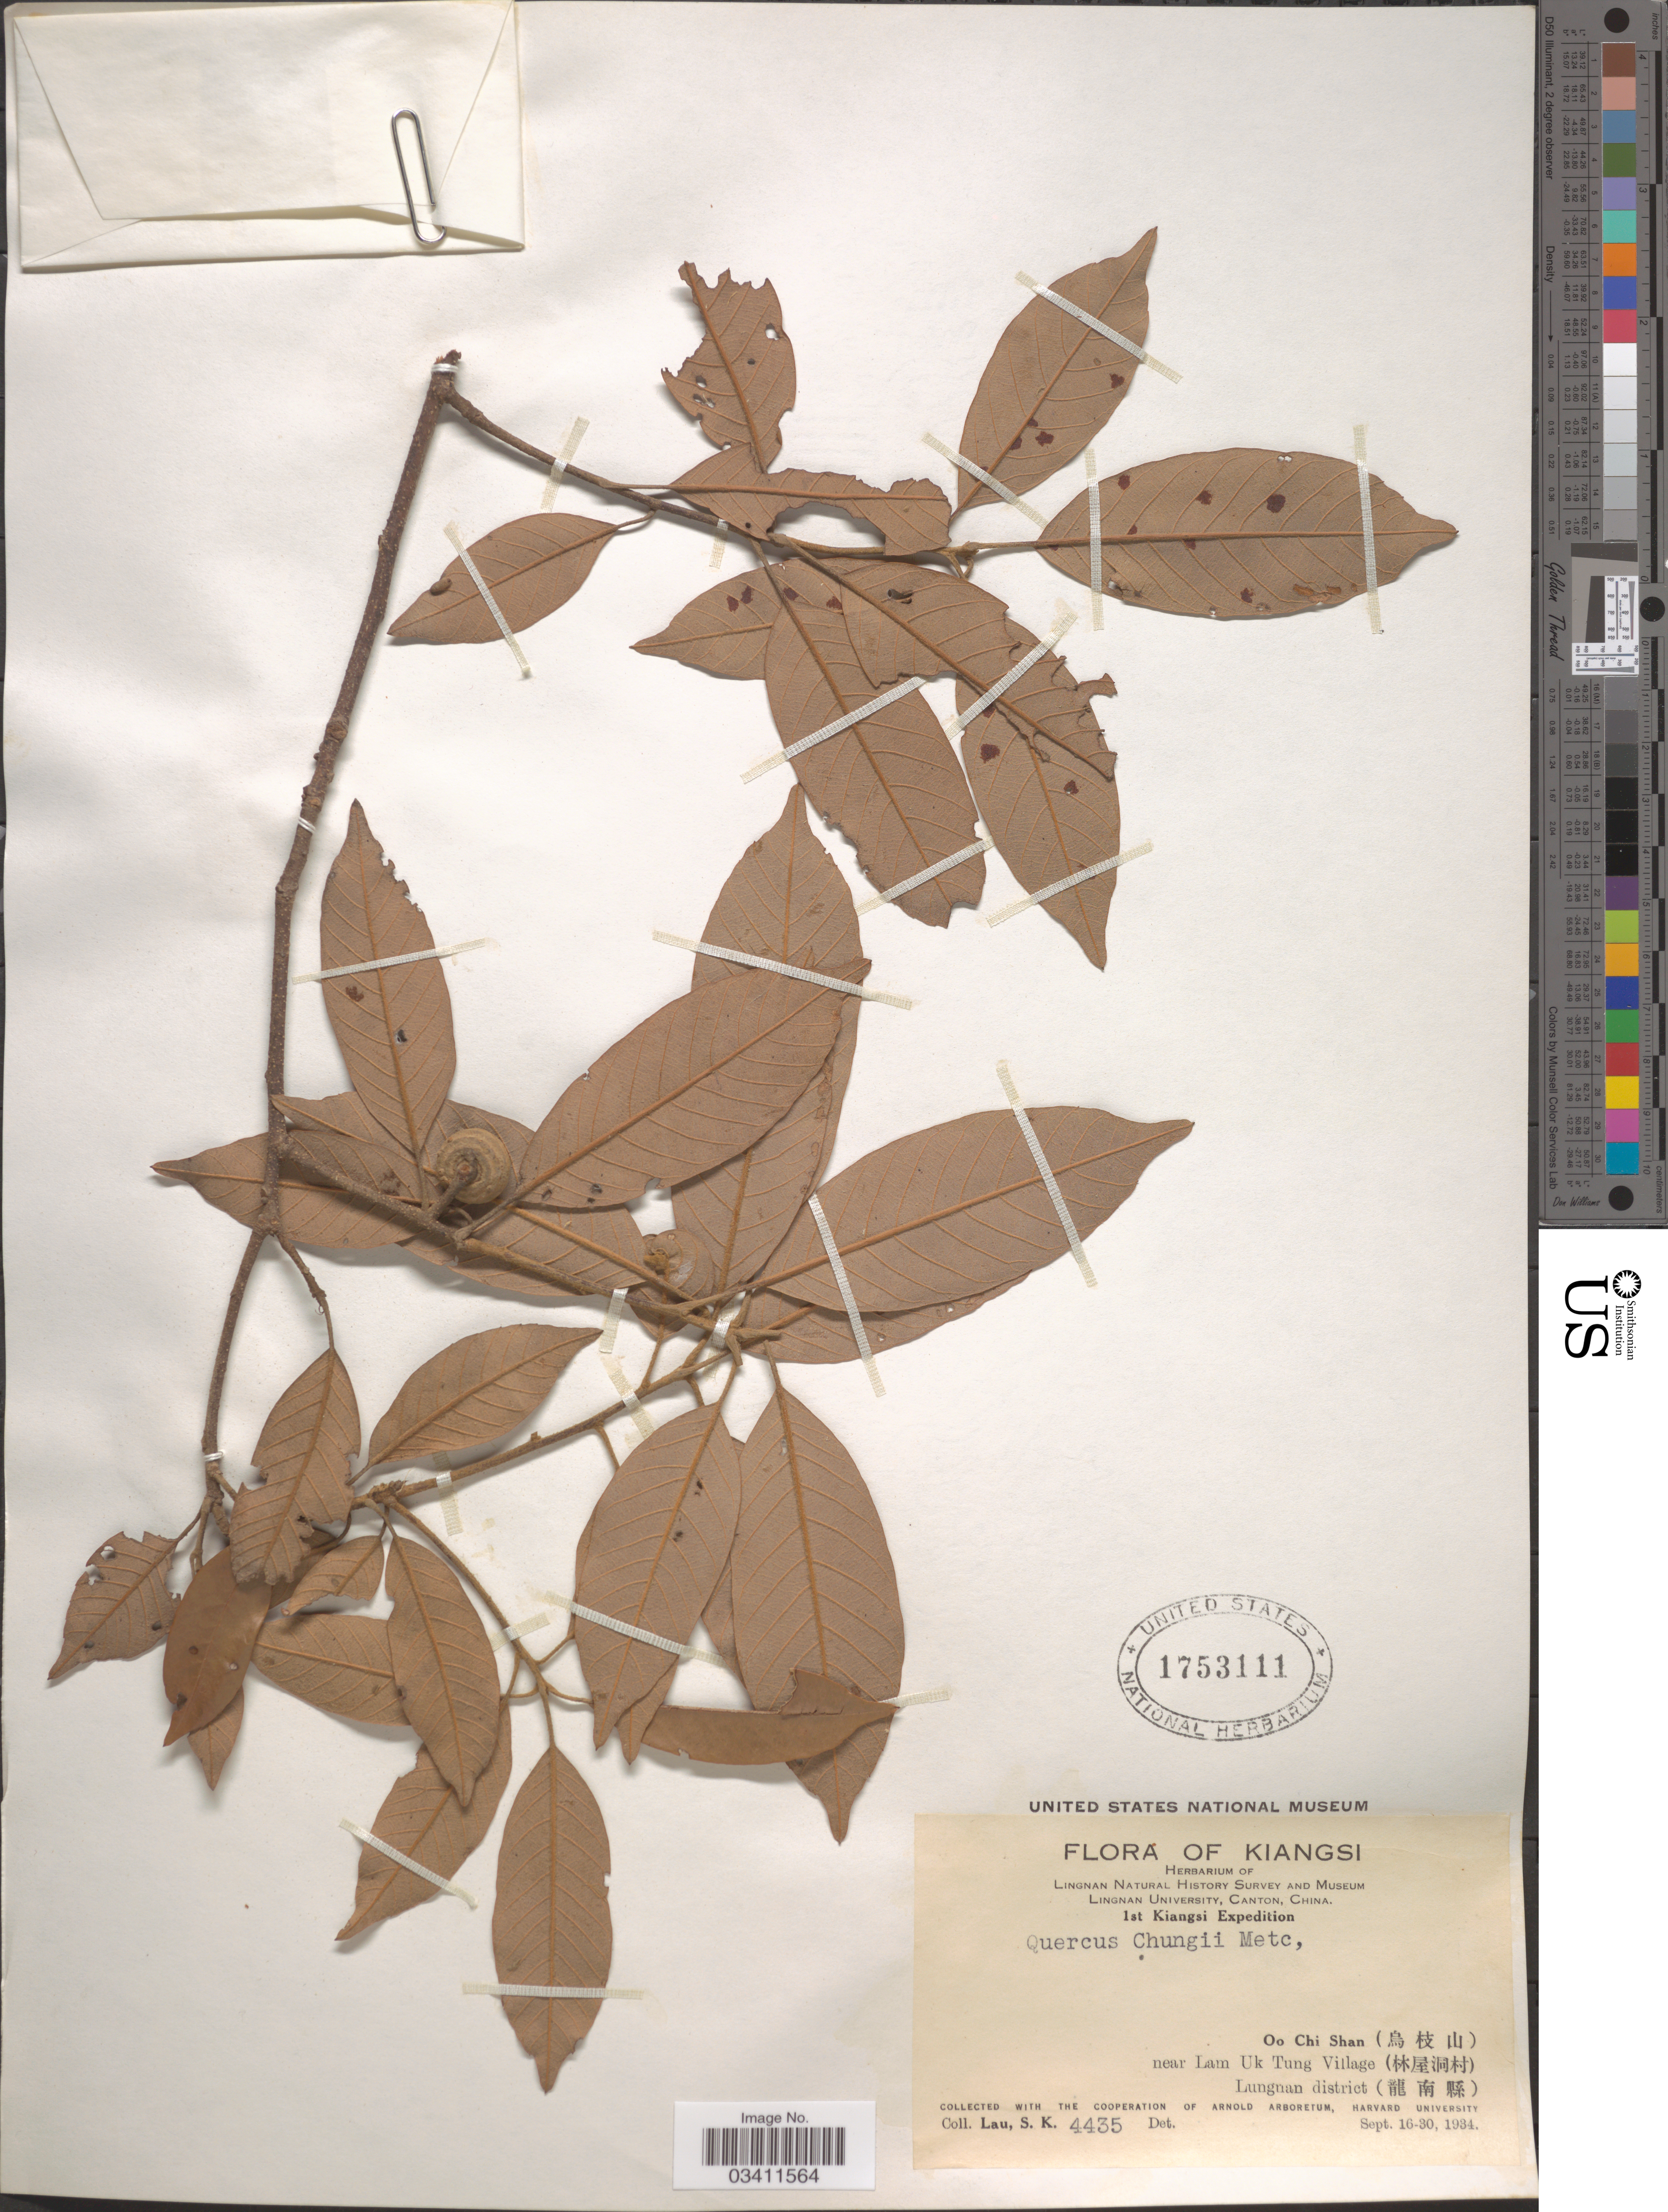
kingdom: Plantae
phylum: Tracheophyta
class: Magnoliopsida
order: Fagales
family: Fagaceae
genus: Quercus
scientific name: Quercus chungii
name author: F.P. Metcalf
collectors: S. K. Lau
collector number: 4435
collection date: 1934-09-16/1934-09-30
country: China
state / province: Jiangxi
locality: Kiangsi. Oo Chi Shan X, near Lam Uk Tung Village X, Lungnan district X.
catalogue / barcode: US 1753111